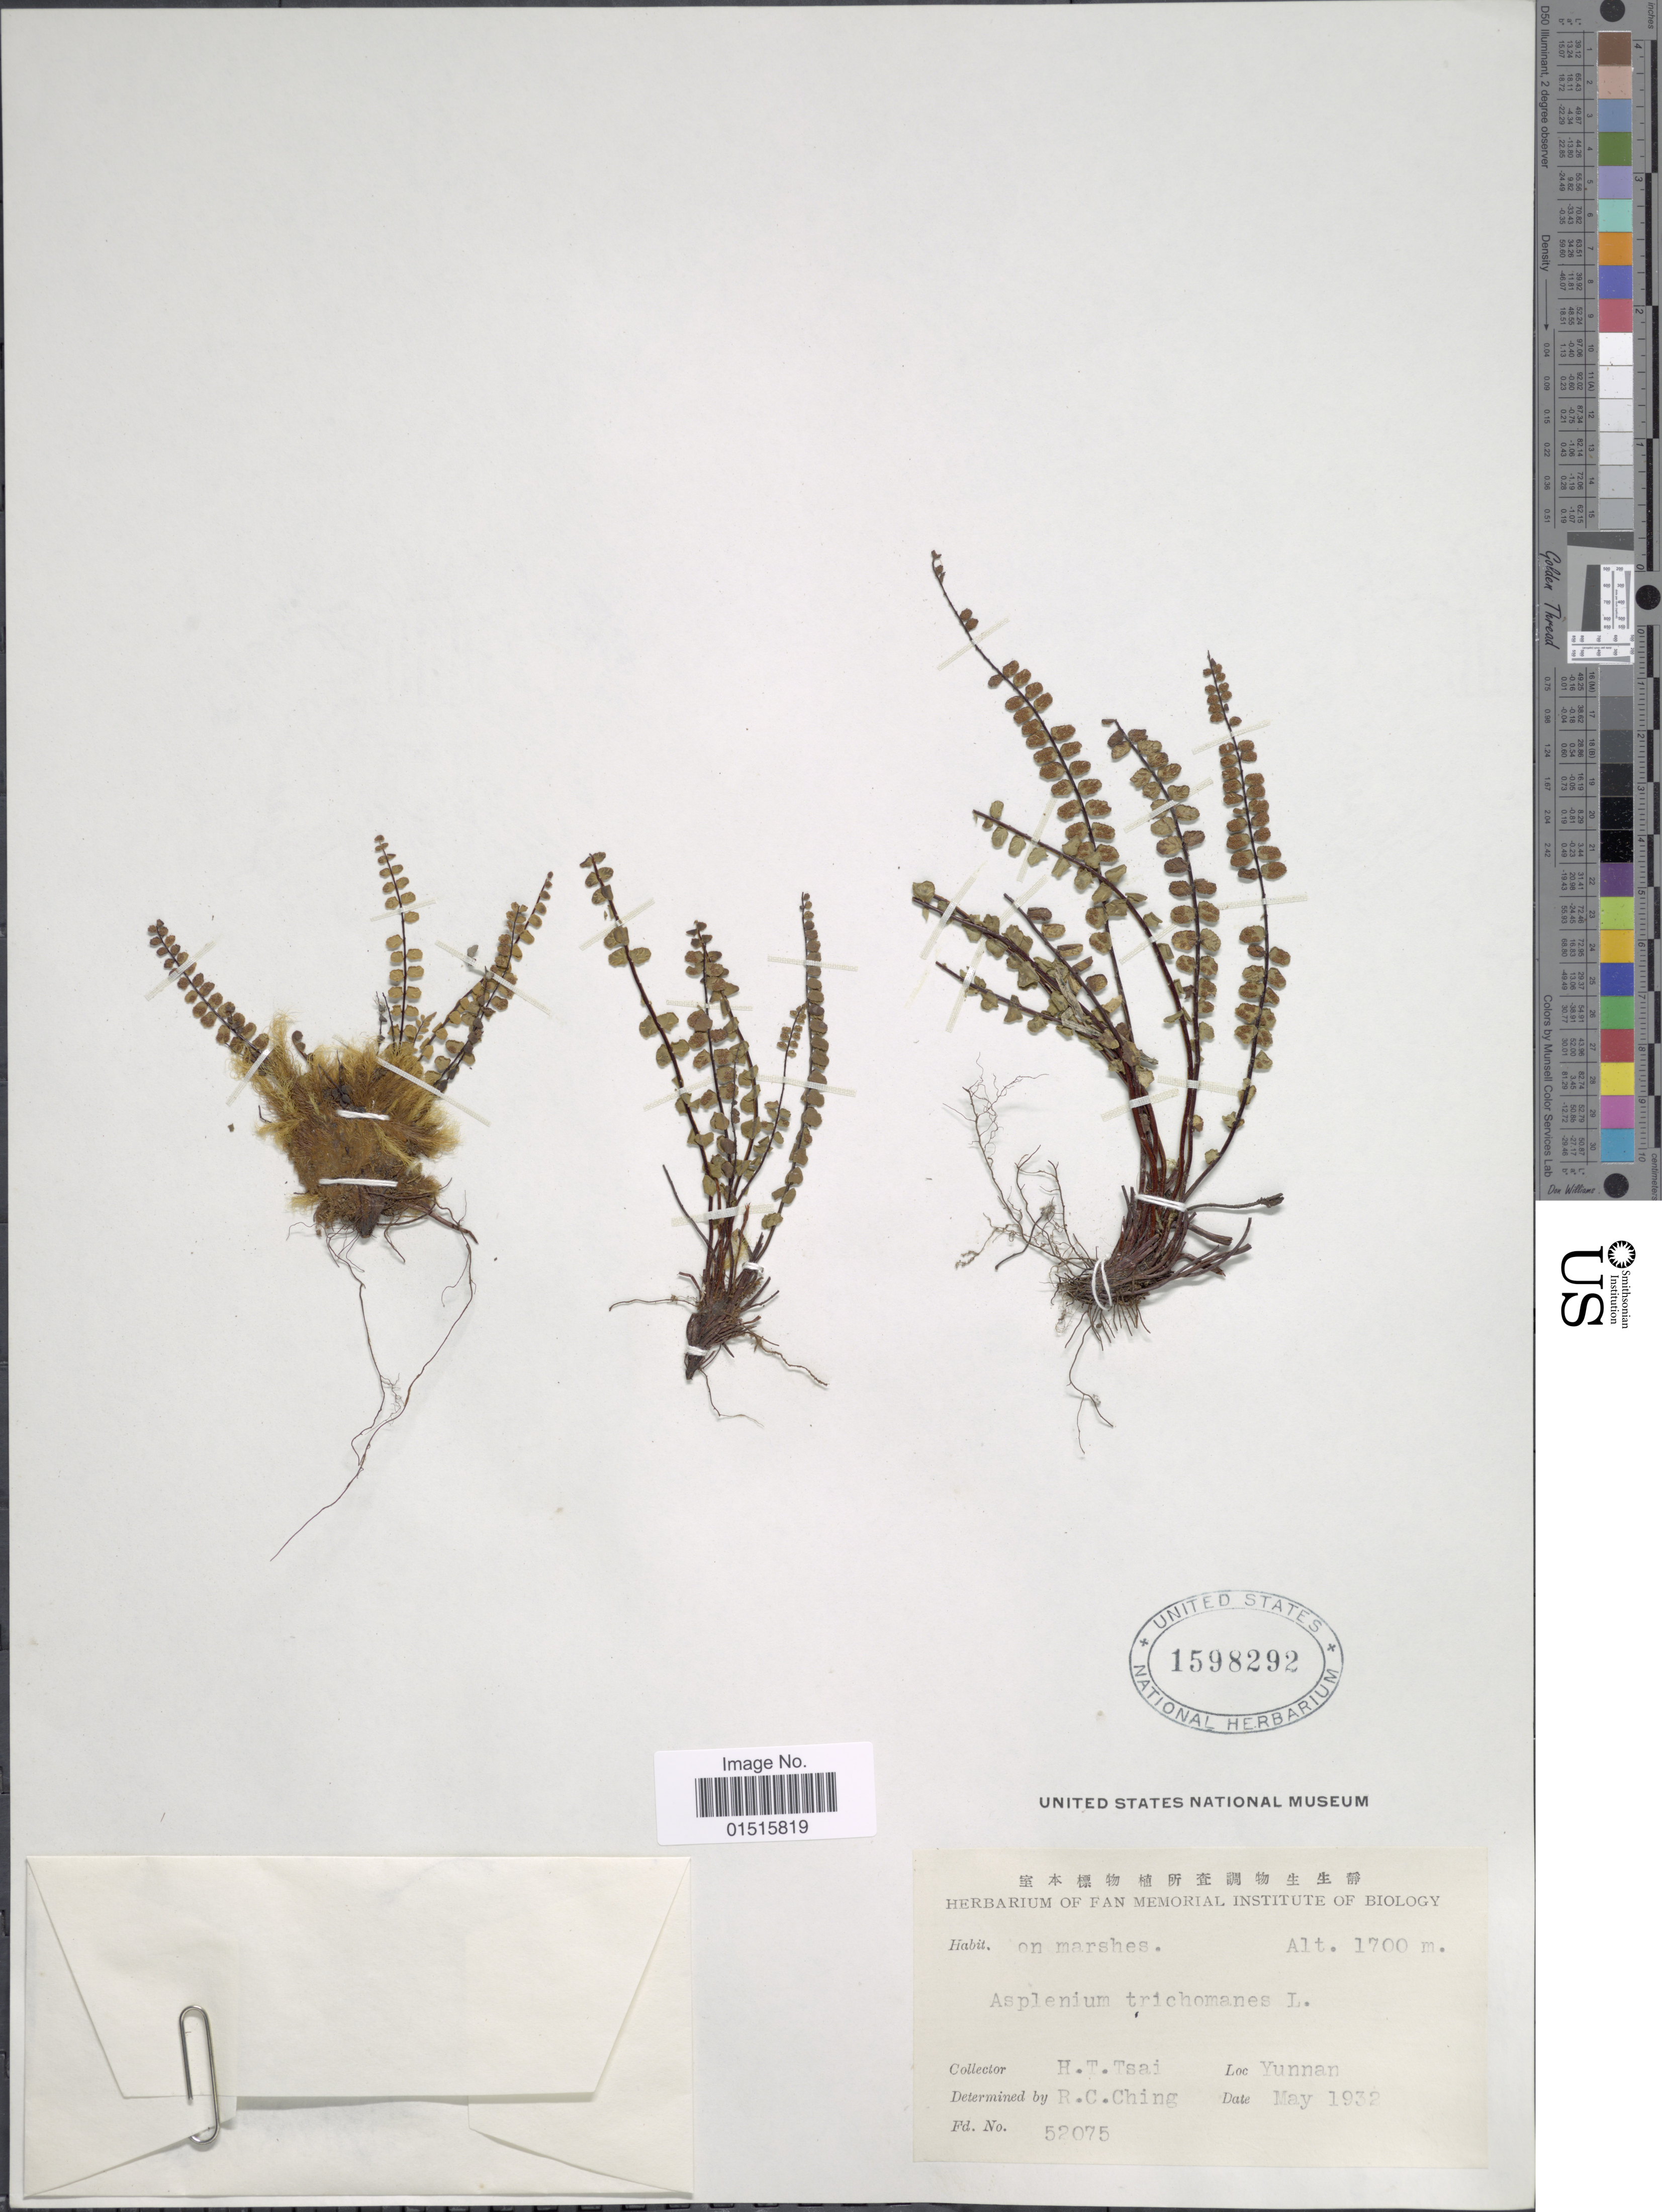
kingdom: Plantae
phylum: Tracheophyta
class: Polypodiopsida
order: Polypodiales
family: Aspleniaceae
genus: Asplenium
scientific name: Asplenium trichomanes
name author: L.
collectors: H. Tsai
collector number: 52075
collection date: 1932-05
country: China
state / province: Yunnan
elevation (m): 1700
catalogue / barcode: US 1598292